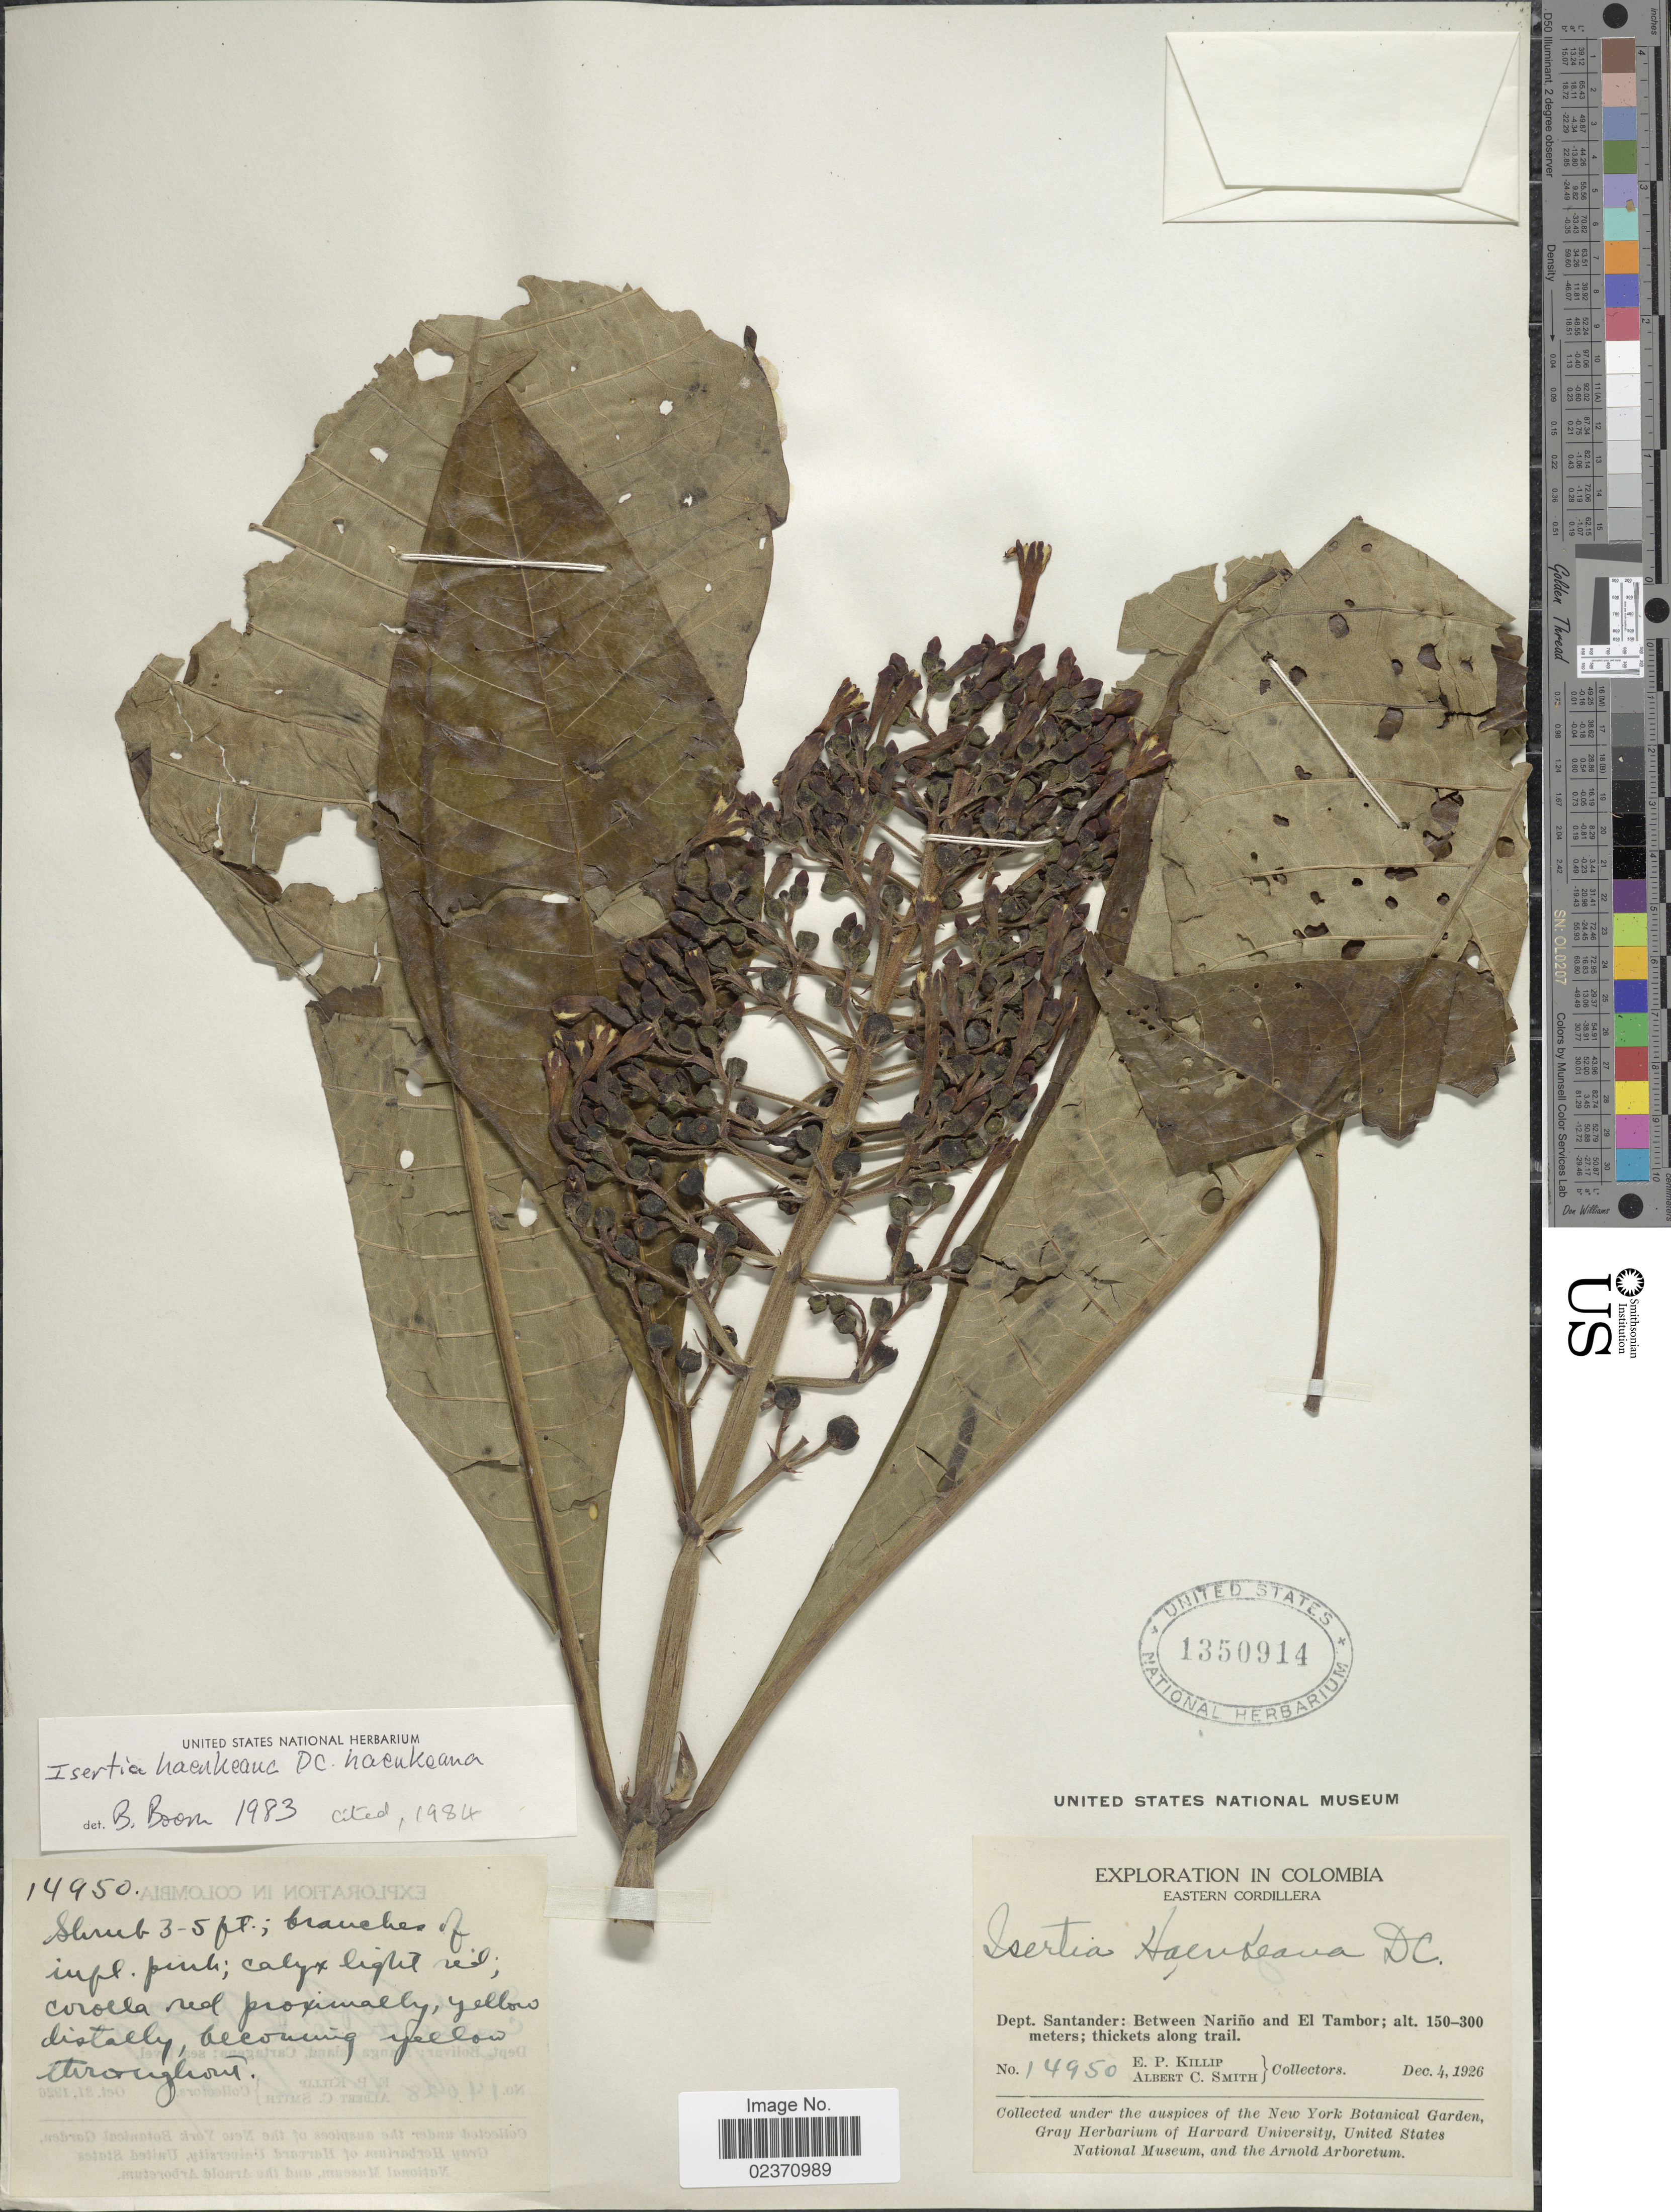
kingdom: Plantae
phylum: Tracheophyta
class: Magnoliopsida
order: Gentianales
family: Rubiaceae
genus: Isertia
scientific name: Isertia haenkeana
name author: DC.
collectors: E. P. Killip & A. C. Smith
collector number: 14950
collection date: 1926-12-04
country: Colombia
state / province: Santander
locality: Eastern Cordillera. Between Nariño and El Tambor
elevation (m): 150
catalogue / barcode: US 1350914